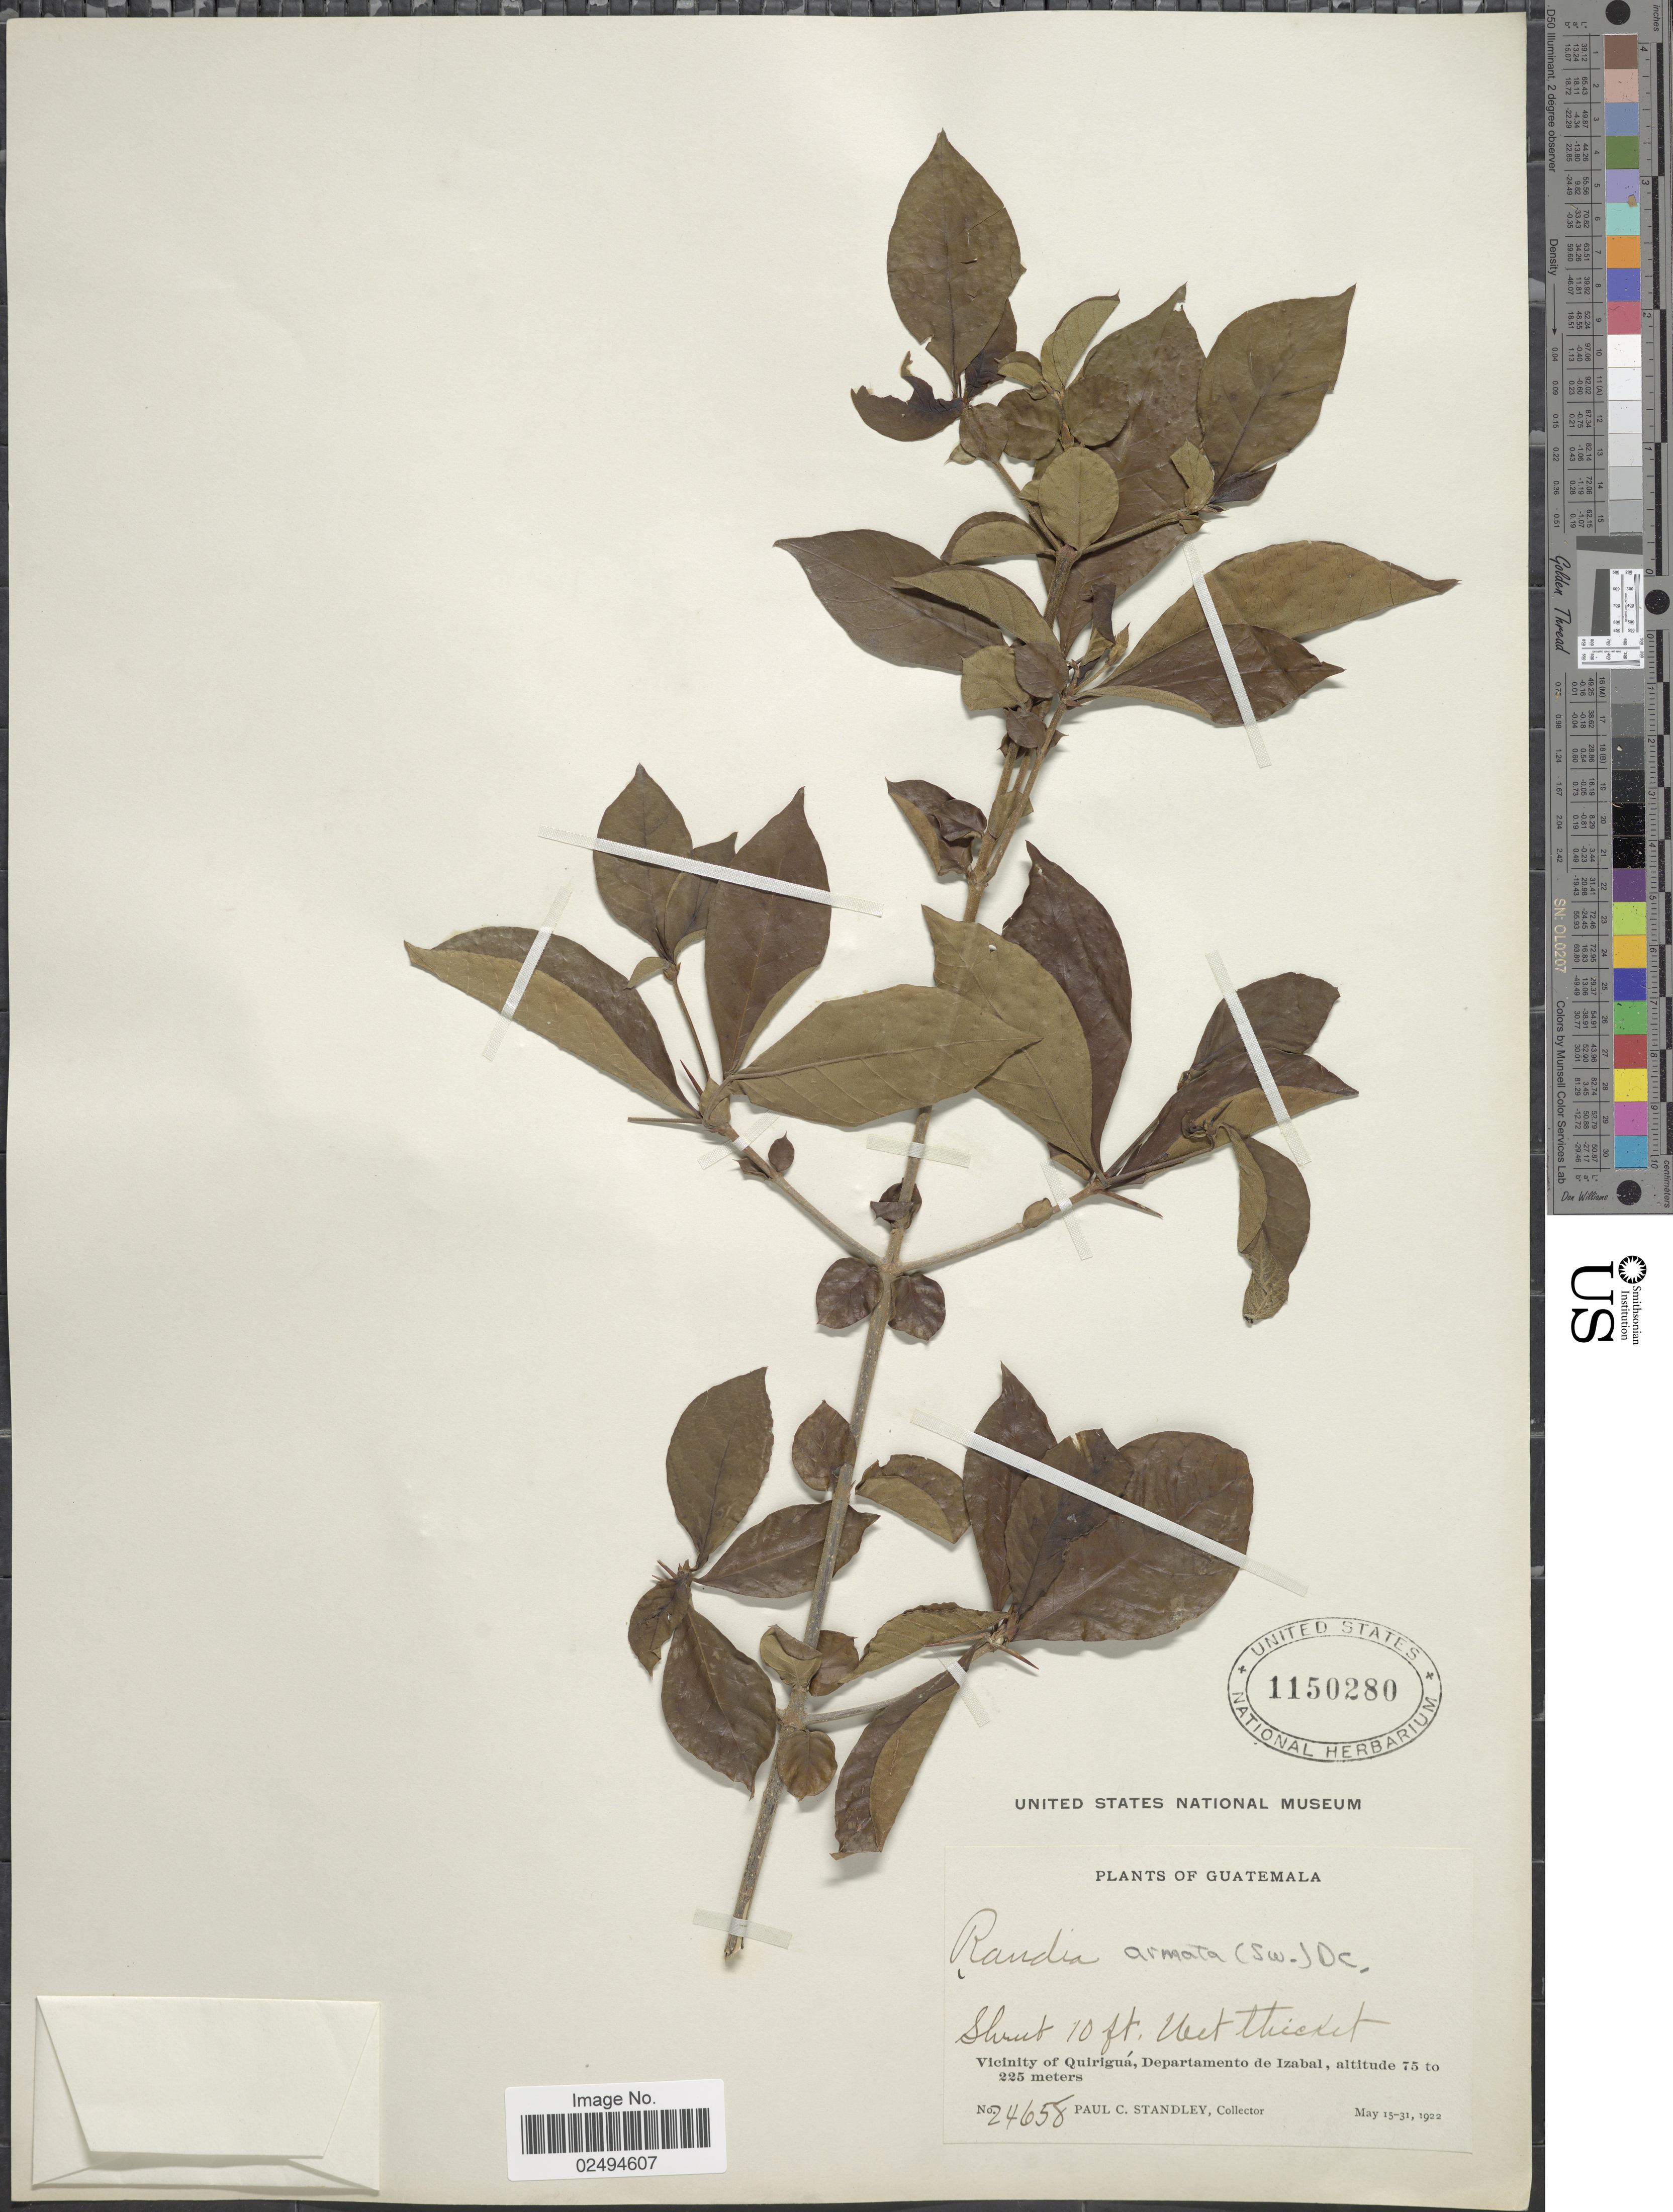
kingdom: Plantae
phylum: Tracheophyta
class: Magnoliopsida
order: Gentianales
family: Rubiaceae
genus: Randia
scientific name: Randia armata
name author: (Sw.) DC.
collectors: P. C. Standley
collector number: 24658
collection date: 1922-05-15/1922-05-31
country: Guatemala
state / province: Izabal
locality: Vicinity of Quirigua, Departamento de Izabal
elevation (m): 75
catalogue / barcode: US 1150280